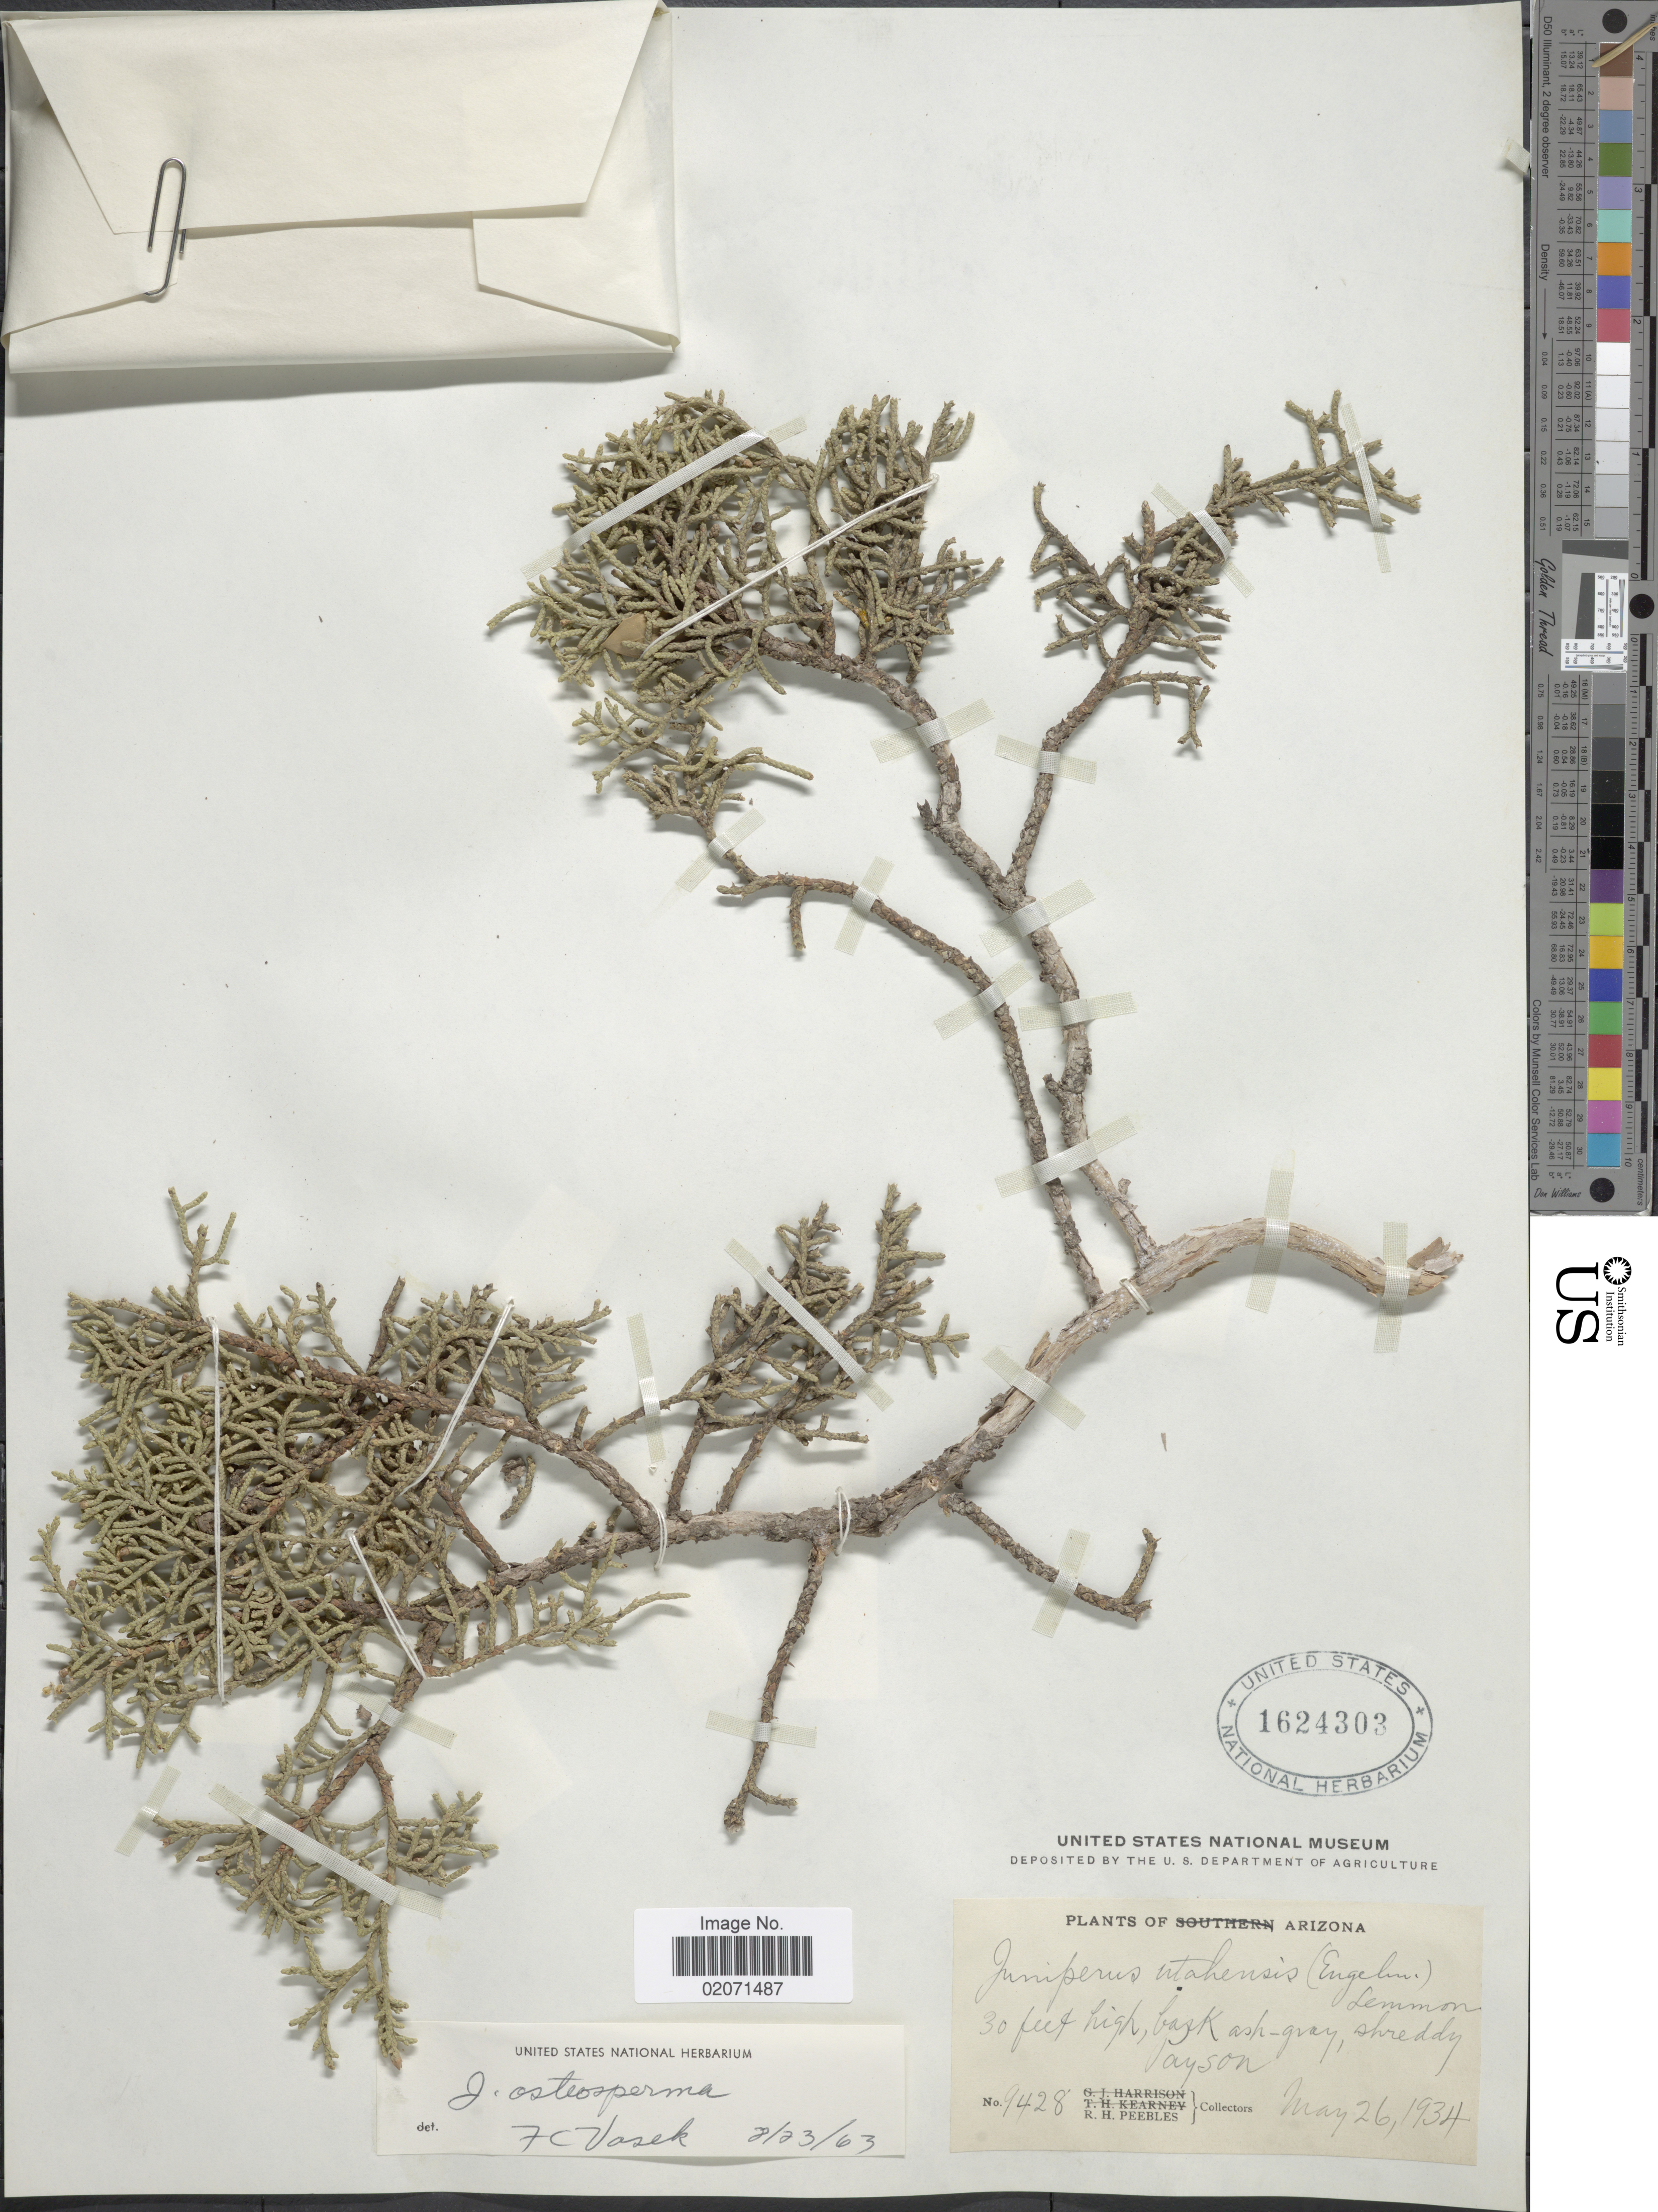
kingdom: Plantae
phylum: Tracheophyta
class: Pinopsida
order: Pinales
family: Cupressaceae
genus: Juniperus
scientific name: Juniperus osteosperma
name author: (Torr.) Little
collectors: R. H. Peebles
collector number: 9428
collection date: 1934-05-26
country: United States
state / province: Arizona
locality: Payson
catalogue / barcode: US 1624303